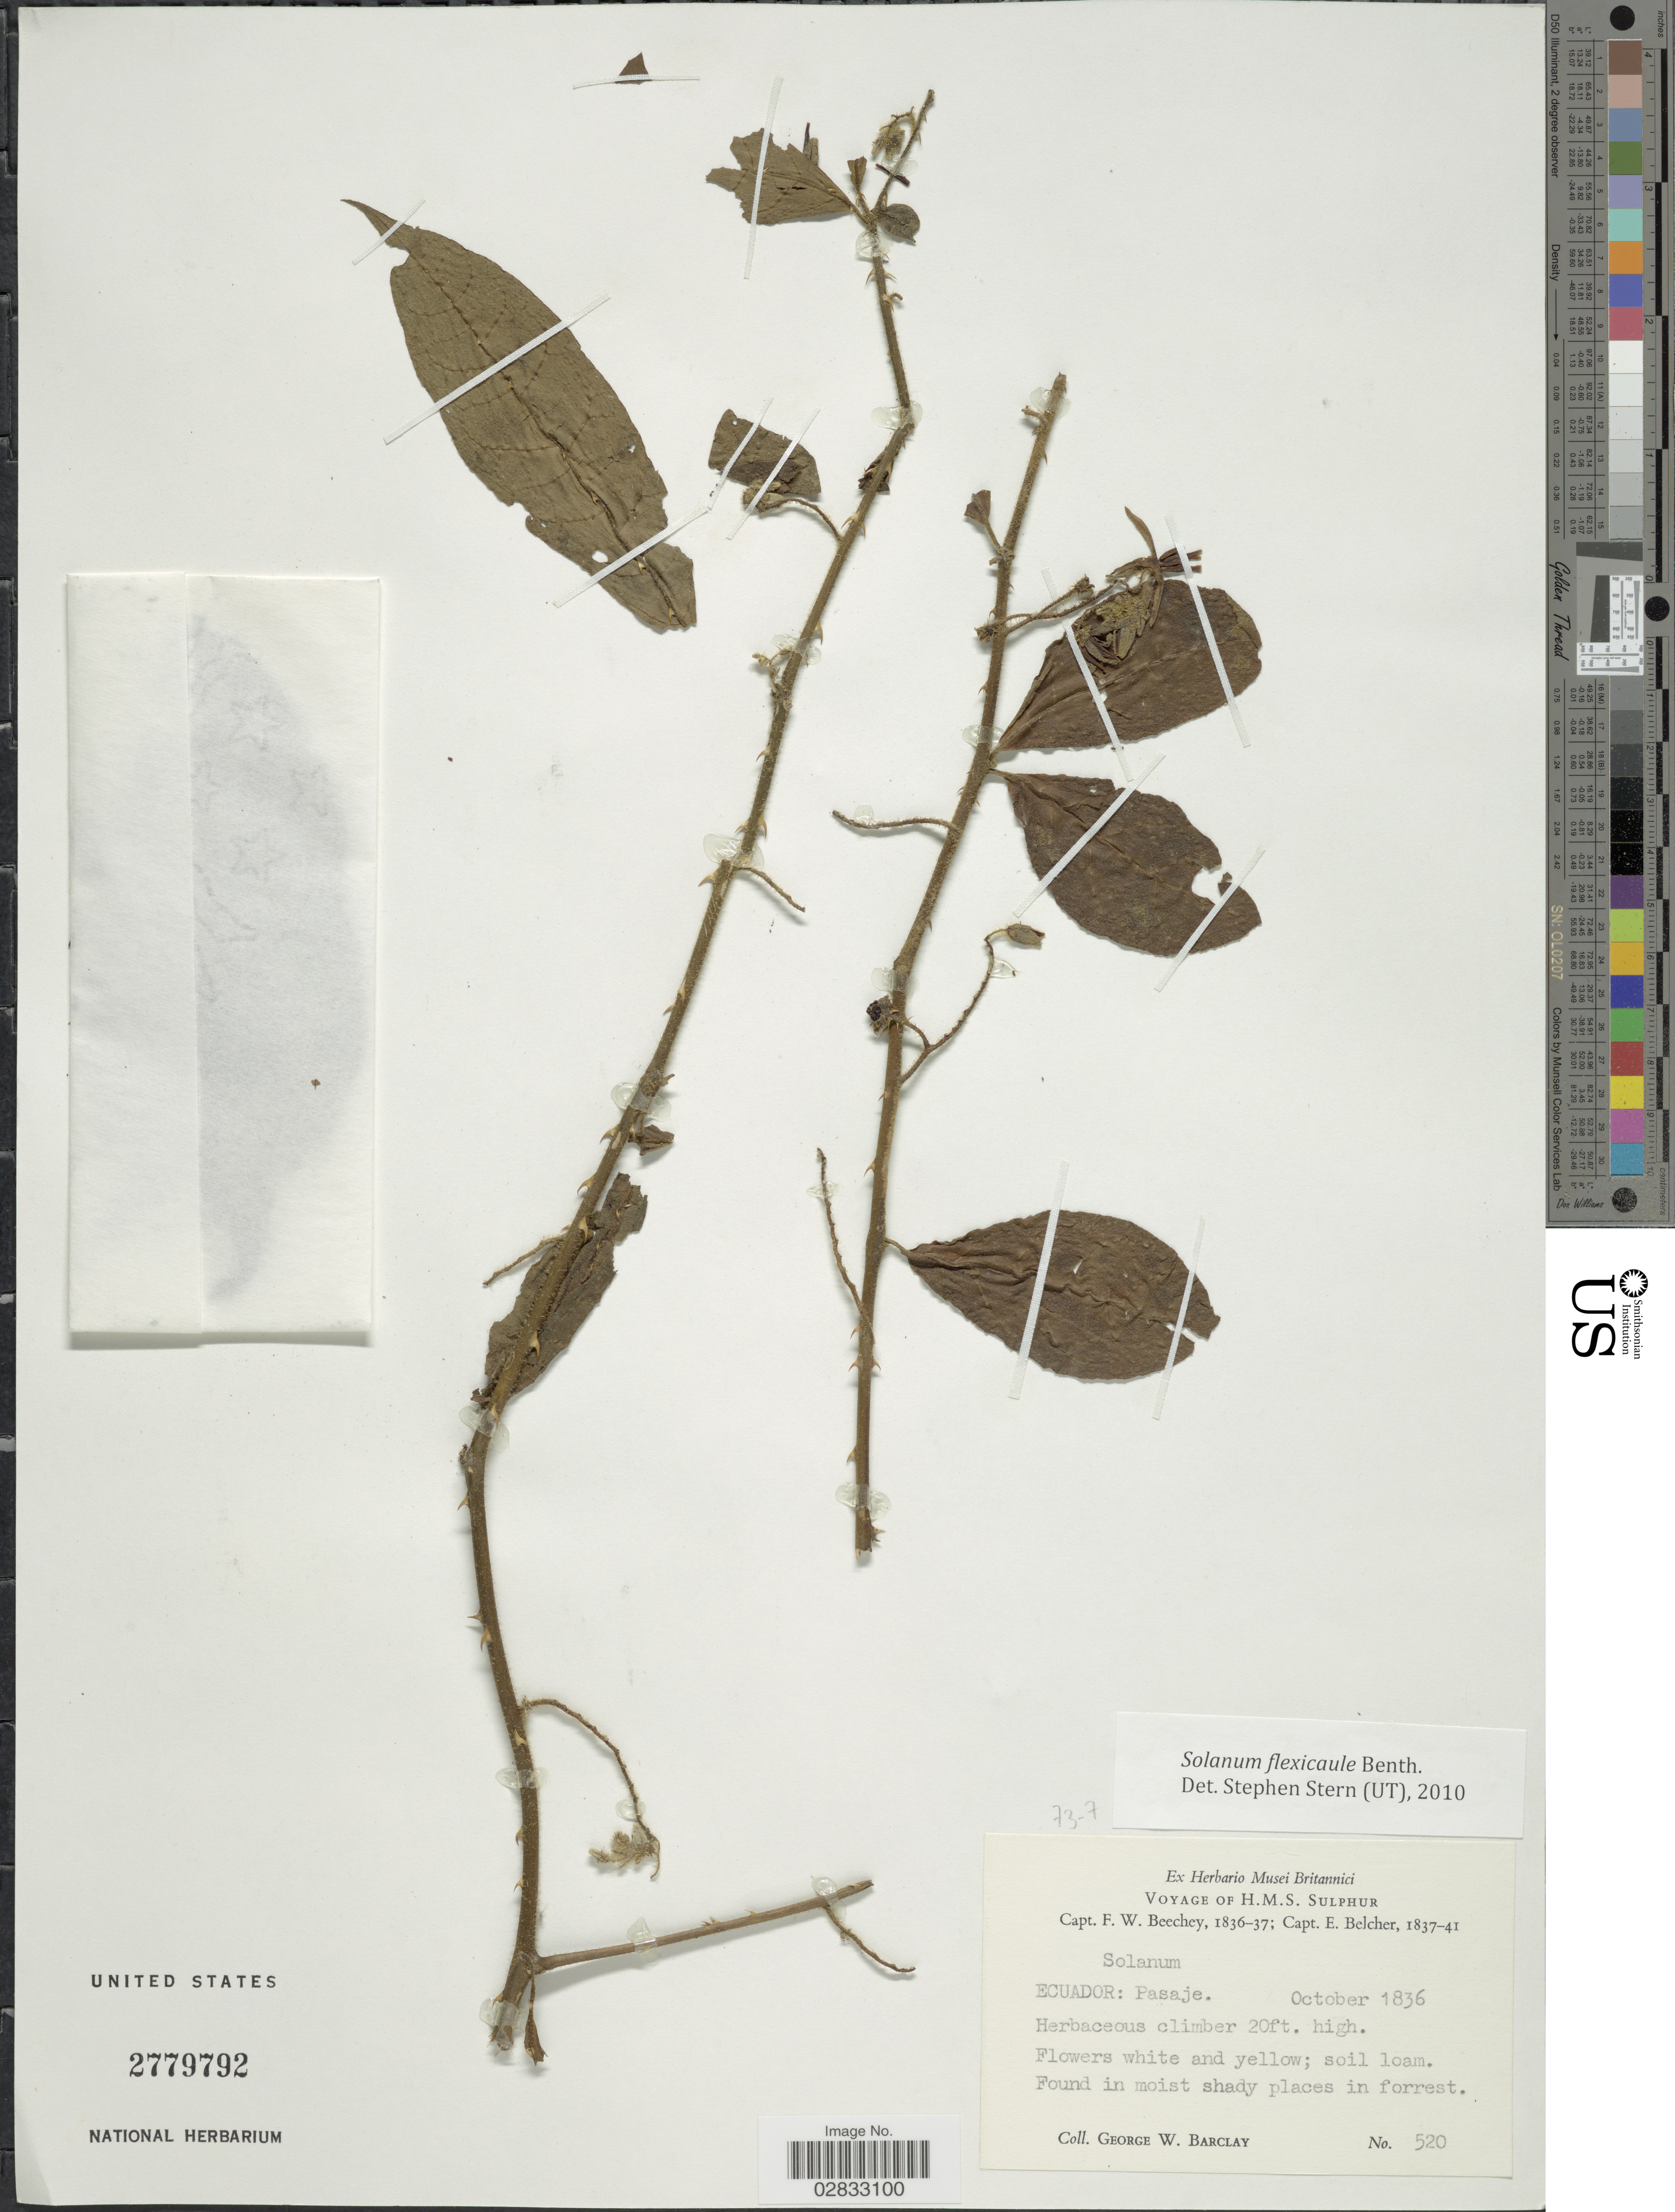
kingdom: Plantae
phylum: Tracheophyta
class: Magnoliopsida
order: Solanales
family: Solanaceae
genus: Solanum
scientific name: Solanum flexicaule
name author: Benth.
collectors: G. W. Barclay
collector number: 520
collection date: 1836-10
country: Ecuador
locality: Pasaje.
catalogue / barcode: US 2779792